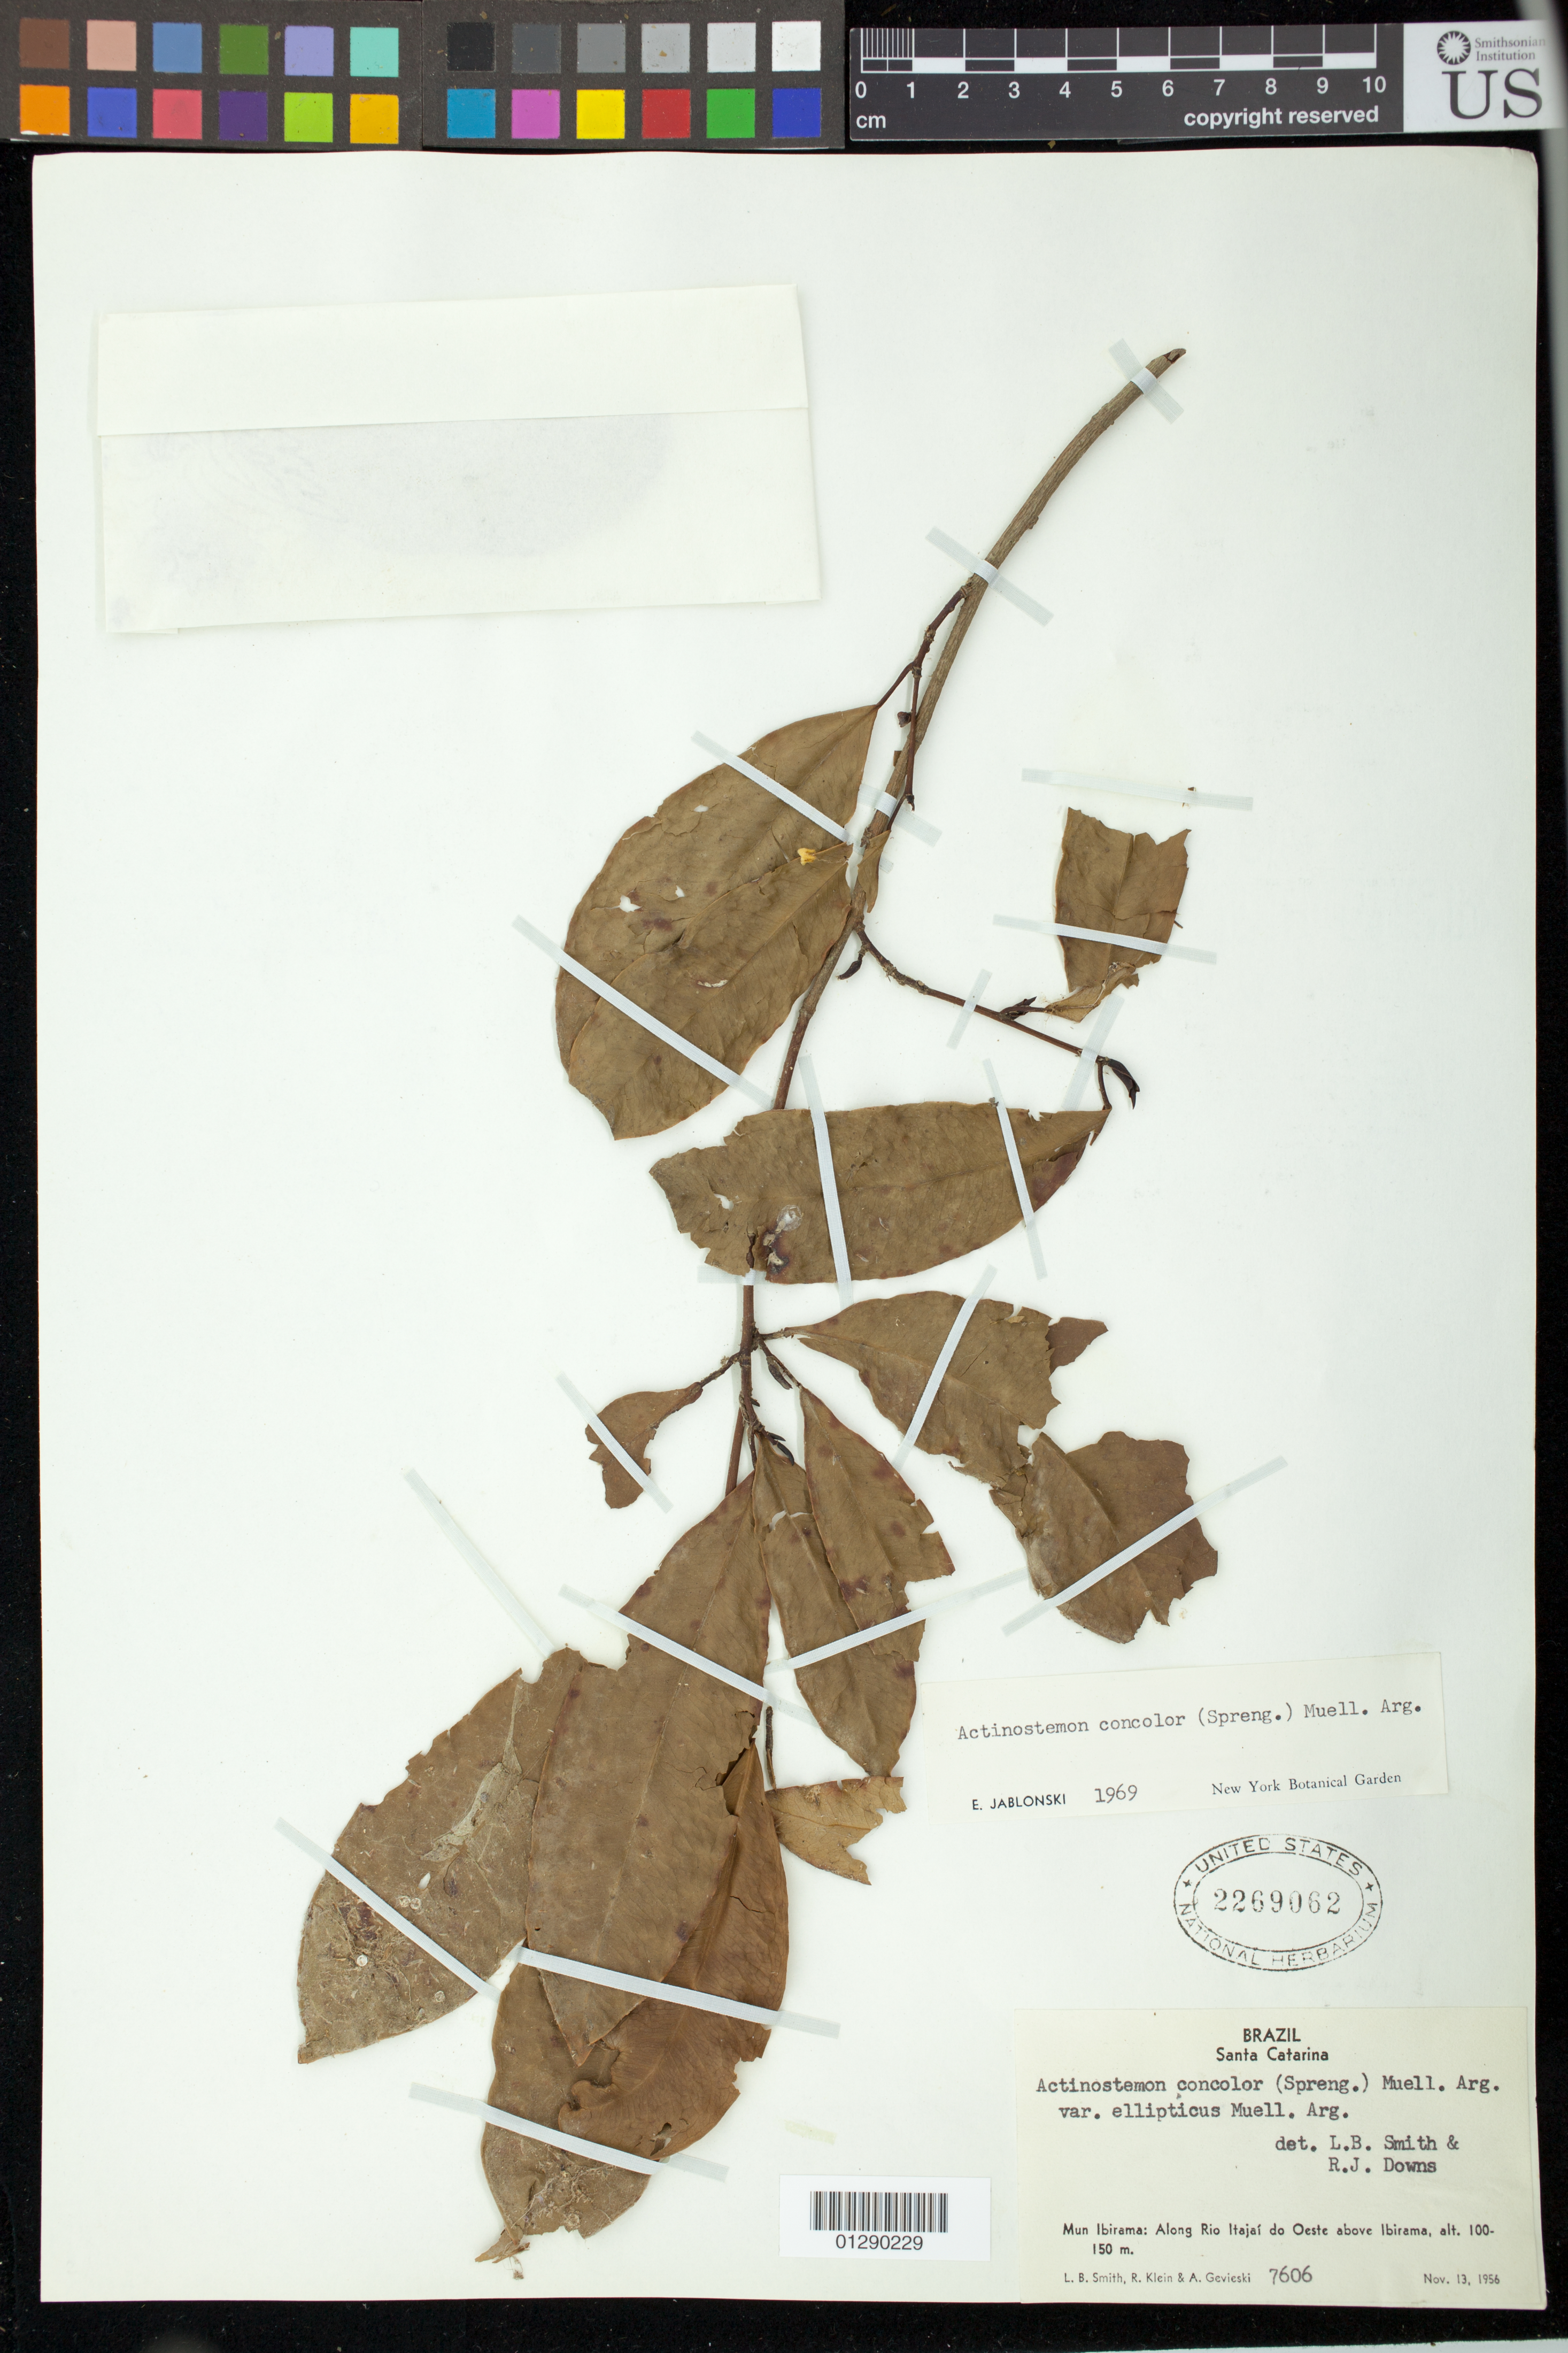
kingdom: Plantae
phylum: Tracheophyta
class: Magnoliopsida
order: Malpighiales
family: Euphorbiaceae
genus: Actinostemon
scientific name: Actinostemon concolor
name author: (Spreng.) Müll. Arg.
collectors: L. Smith, R. M. Klein & A. Gevieski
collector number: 7606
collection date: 1956-11-13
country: Brazil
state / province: Santa Catarina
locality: Mun Ibirama: Along Itajai do Oeste above Ibirama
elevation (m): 100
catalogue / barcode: US 2269062